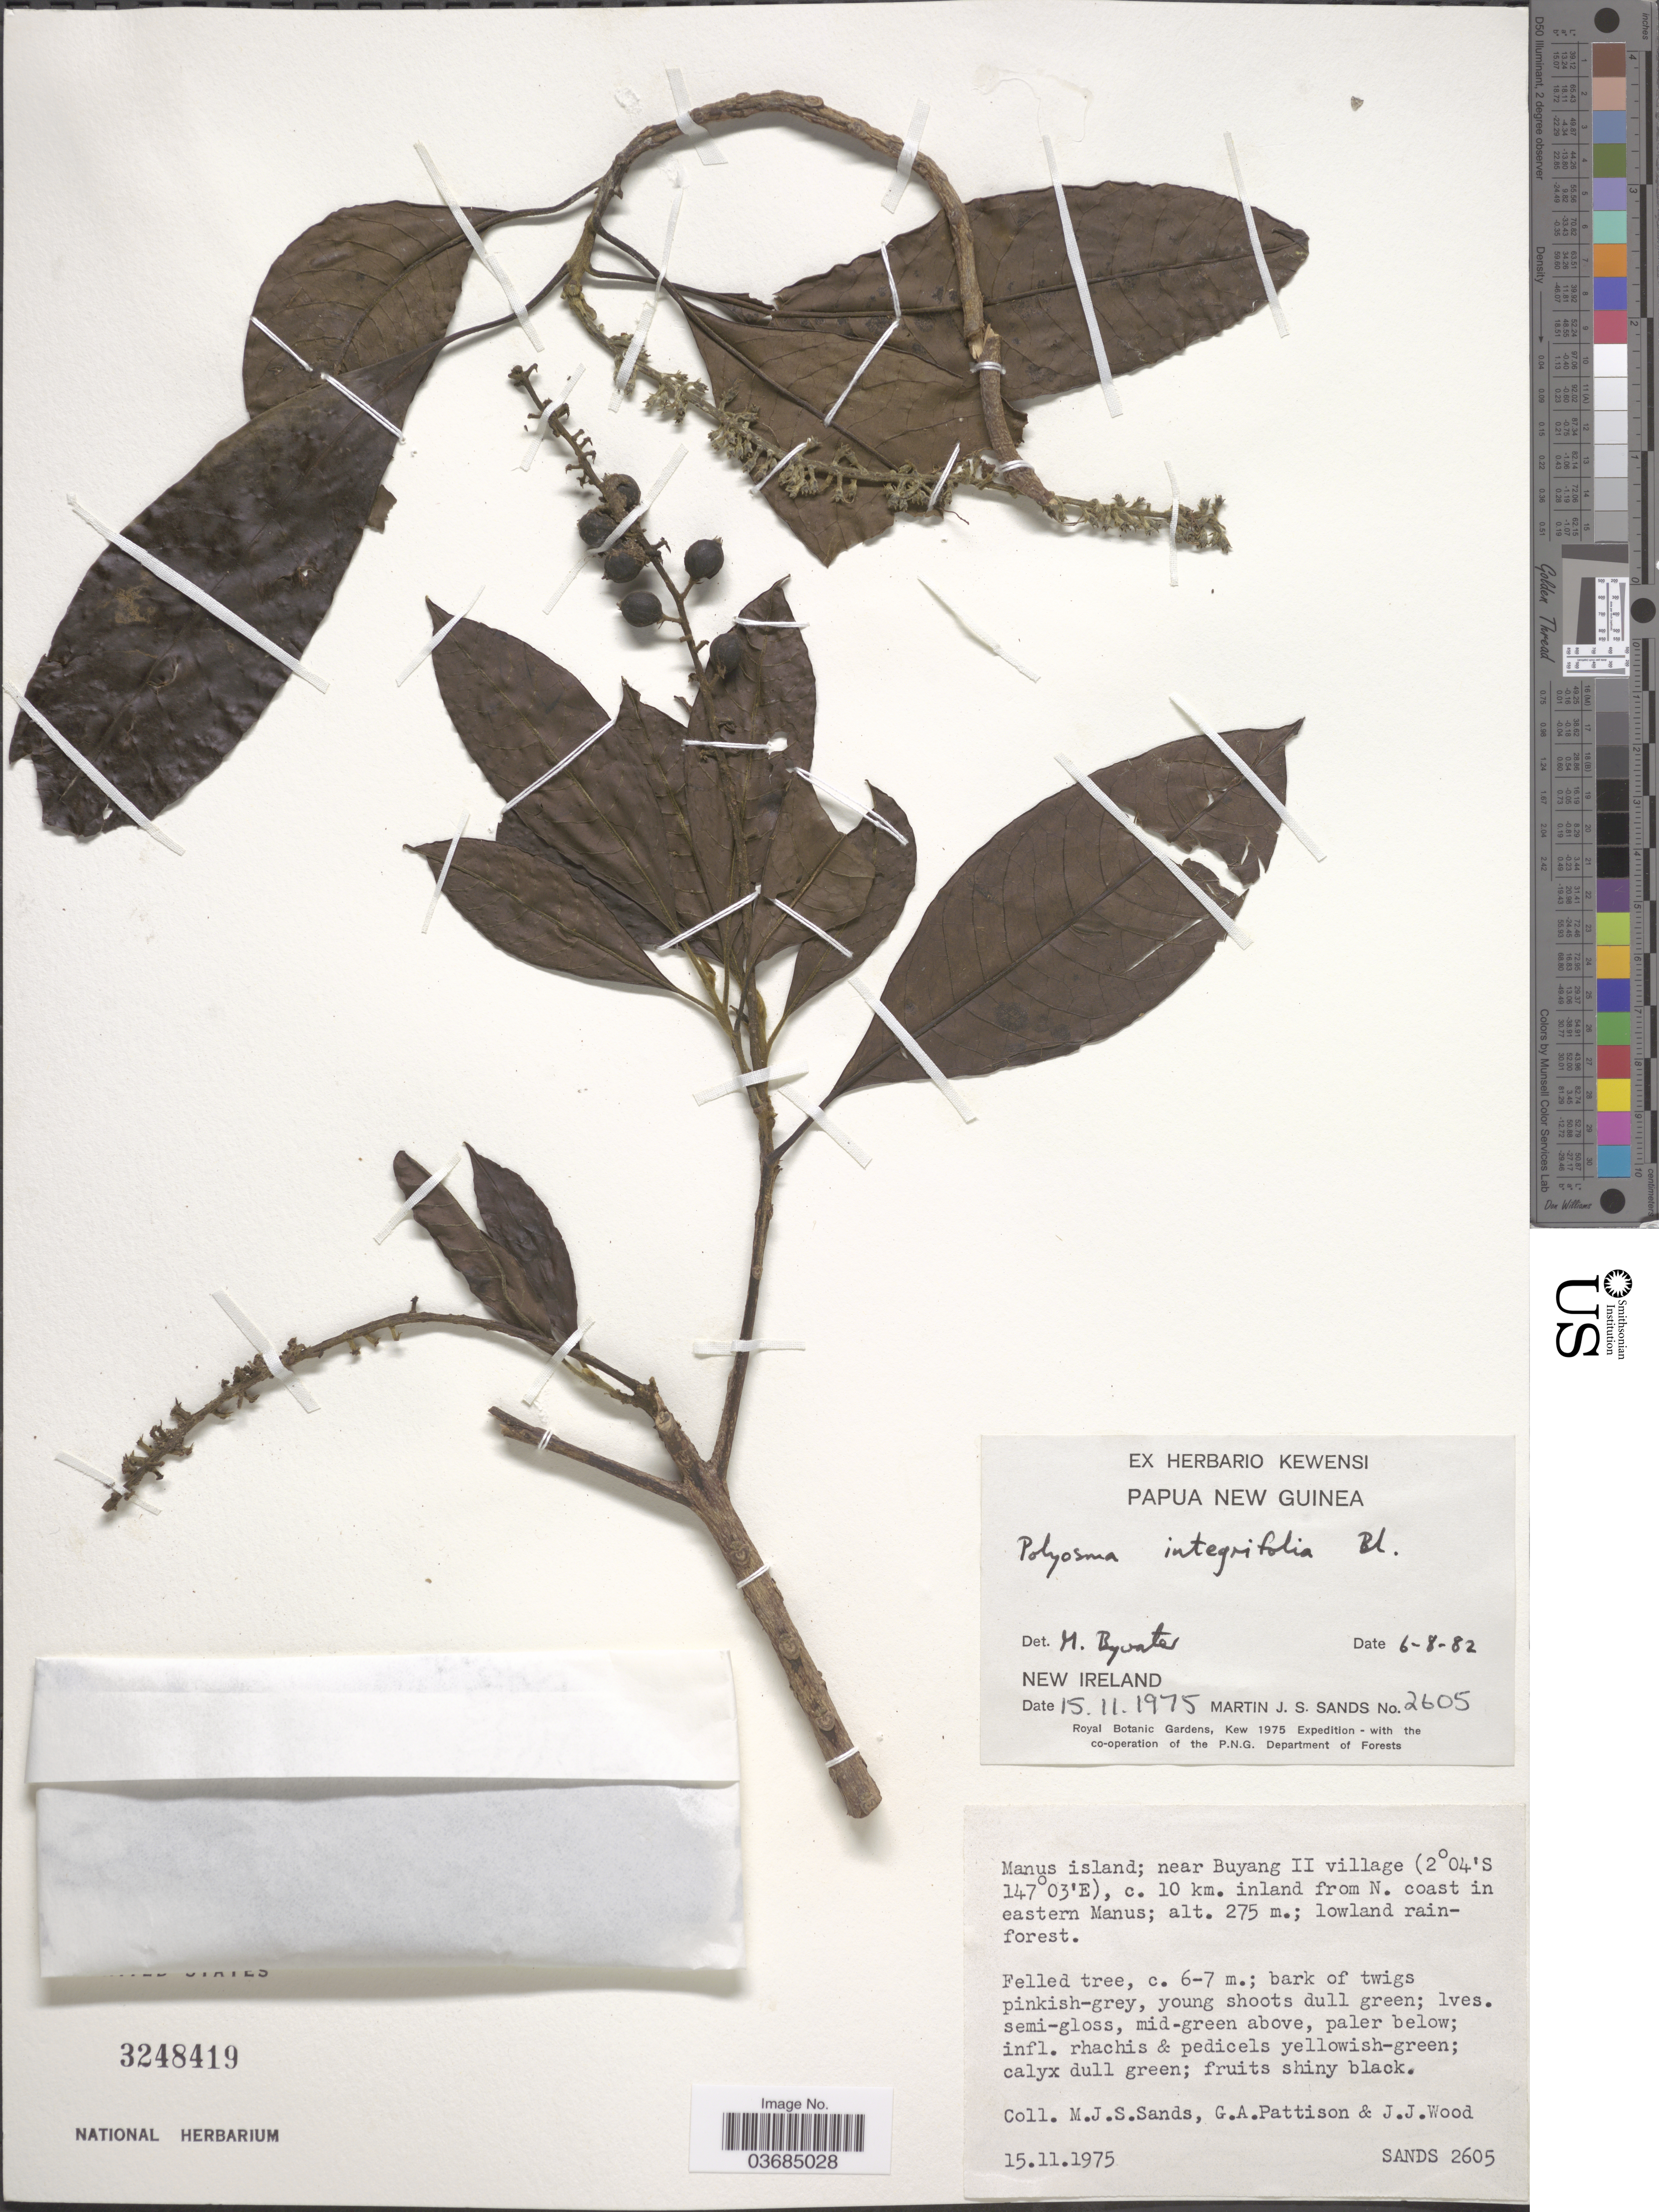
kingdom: Plantae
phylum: Tracheophyta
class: Magnoliopsida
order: Escalloniales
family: Escalloniaceae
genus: Polyosma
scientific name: Polyosma integrifolia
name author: Blume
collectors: M. Sands, G. Pattison & J. Wood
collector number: Sands2605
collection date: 1975-11-15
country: Papua New Guinea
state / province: New Ireland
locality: Manus Island; near Buyang II village, c. 10 km. inland from N. coast in eastern Manus. Royal Botanic Gardens, Kew 1975 Expedition.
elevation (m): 275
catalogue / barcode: US 3248419